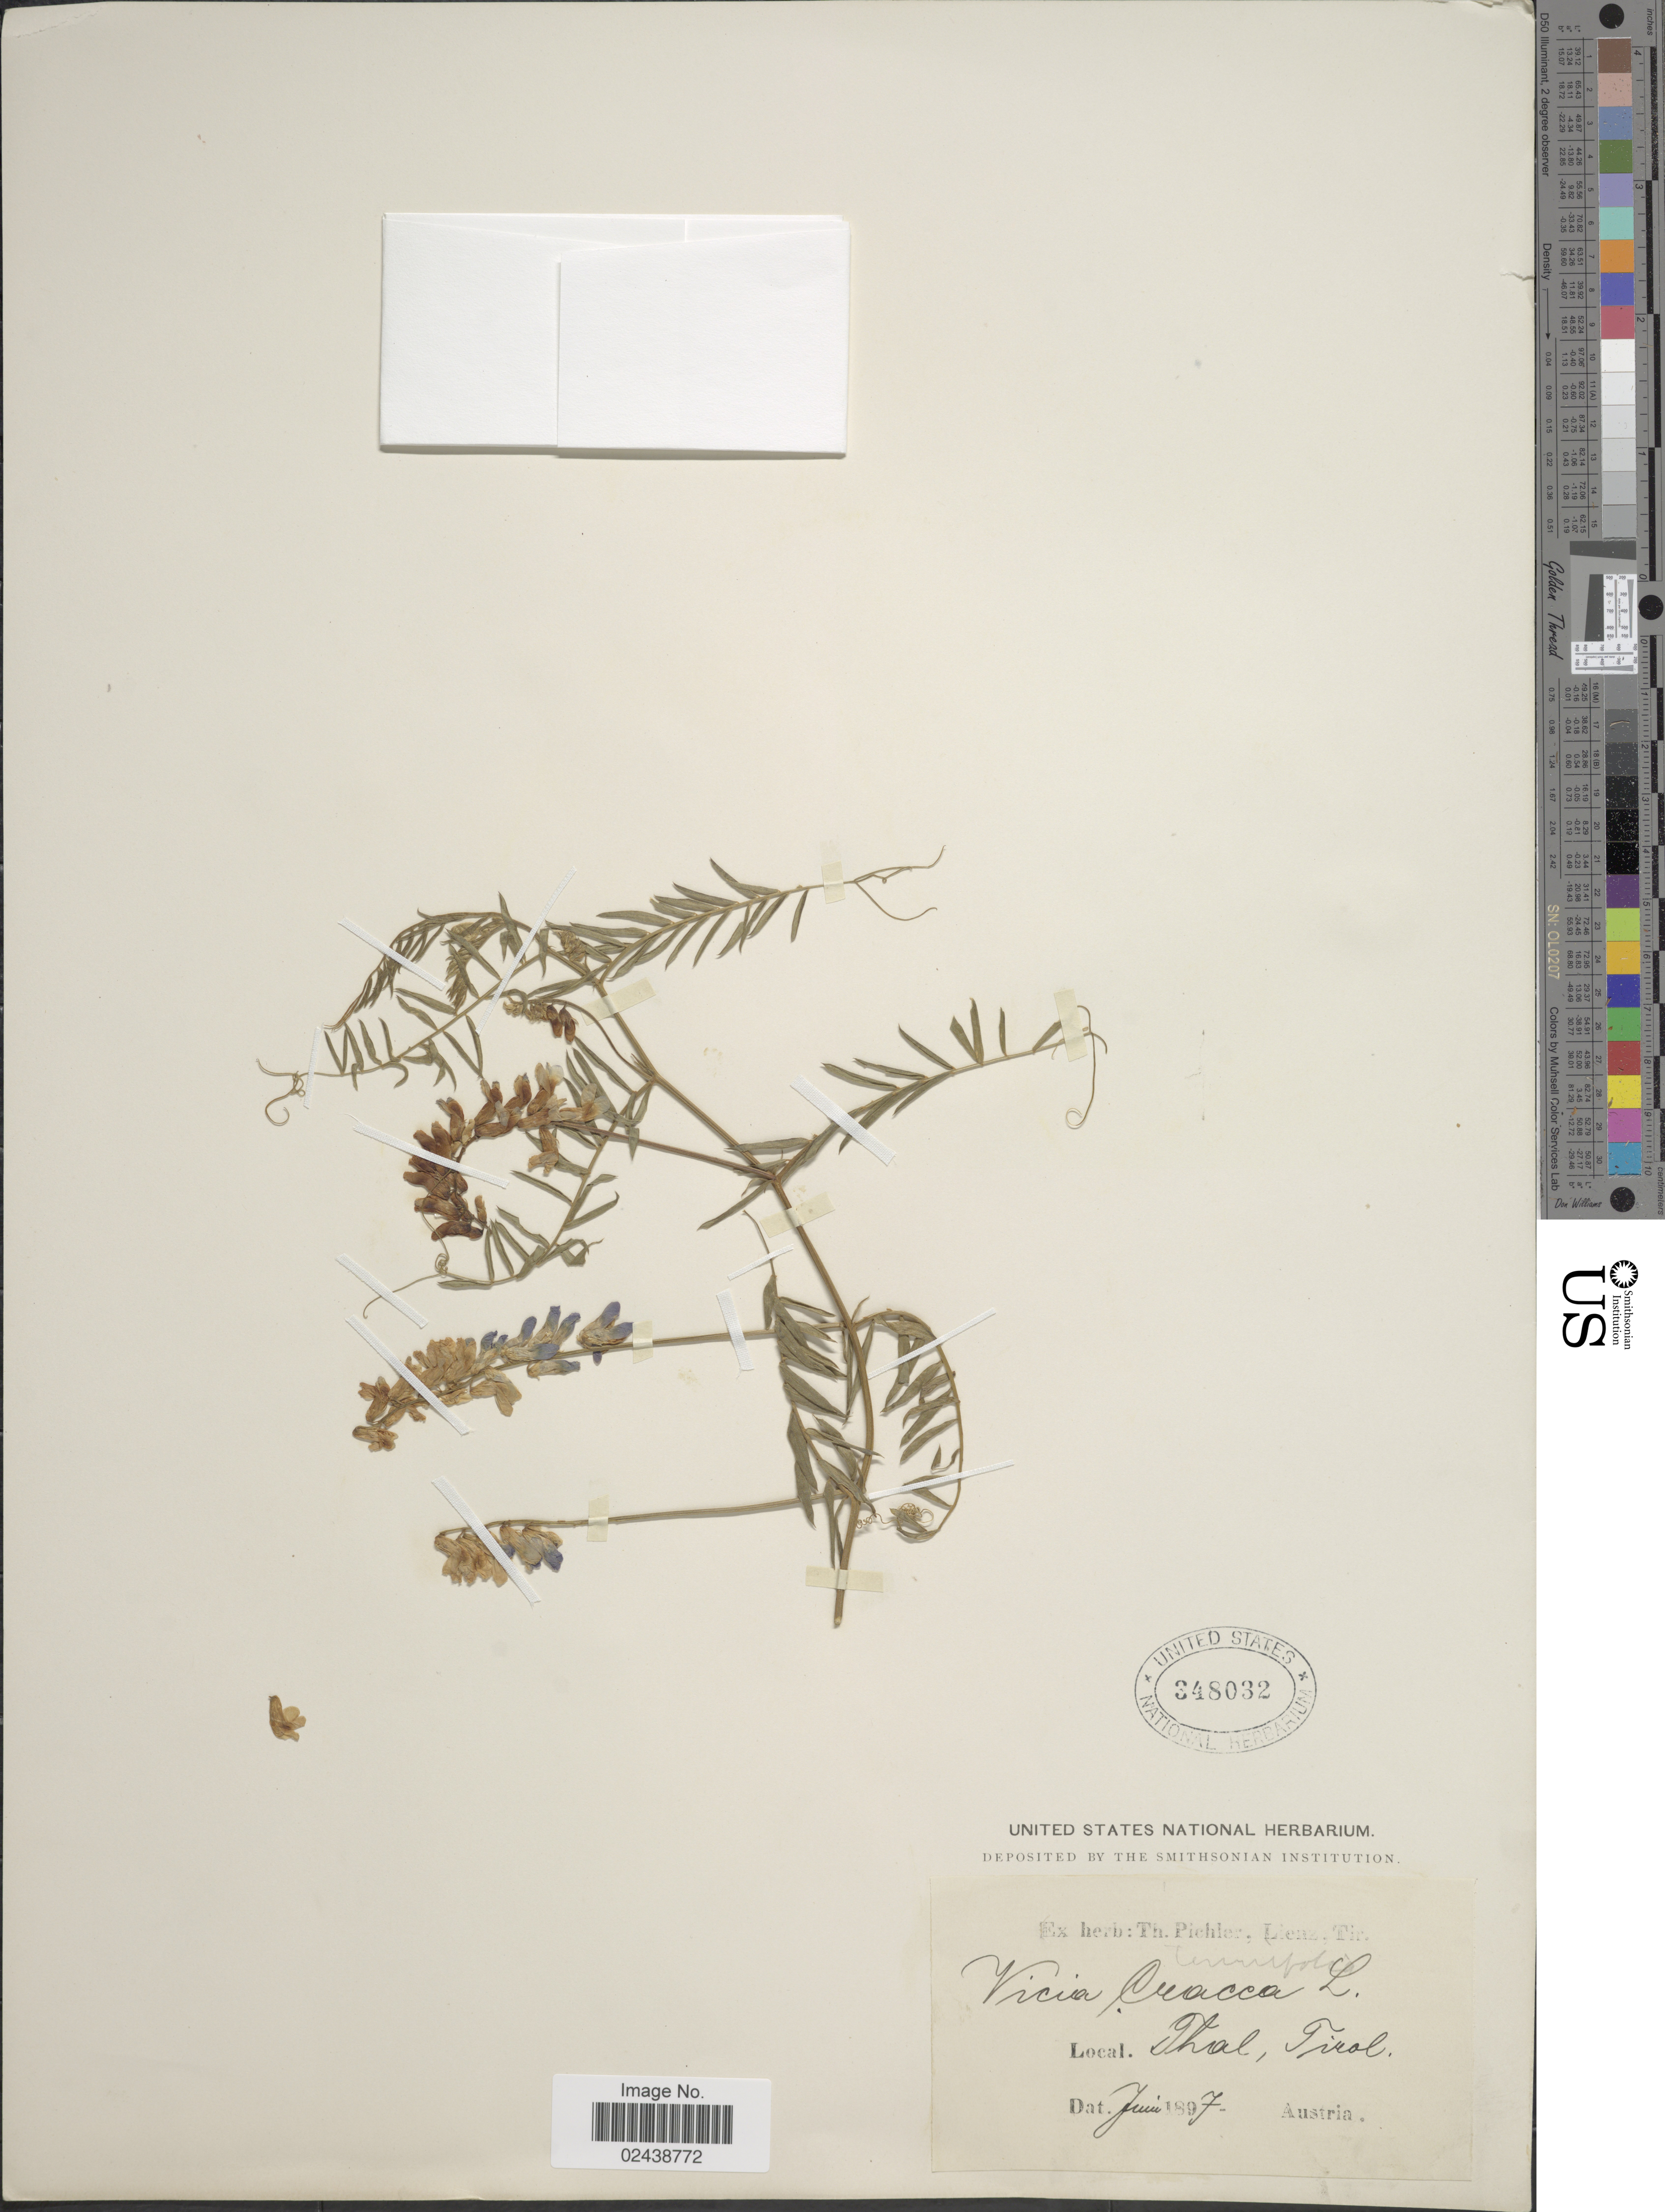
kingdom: Plantae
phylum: Tracheophyta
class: Magnoliopsida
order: Fabales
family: Fabaceae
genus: Vicia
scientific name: Vicia cracca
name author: L.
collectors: ex herb. T. Pichler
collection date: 1897-06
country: Austria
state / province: Tirol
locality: Thal, Tirol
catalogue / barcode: US 348032